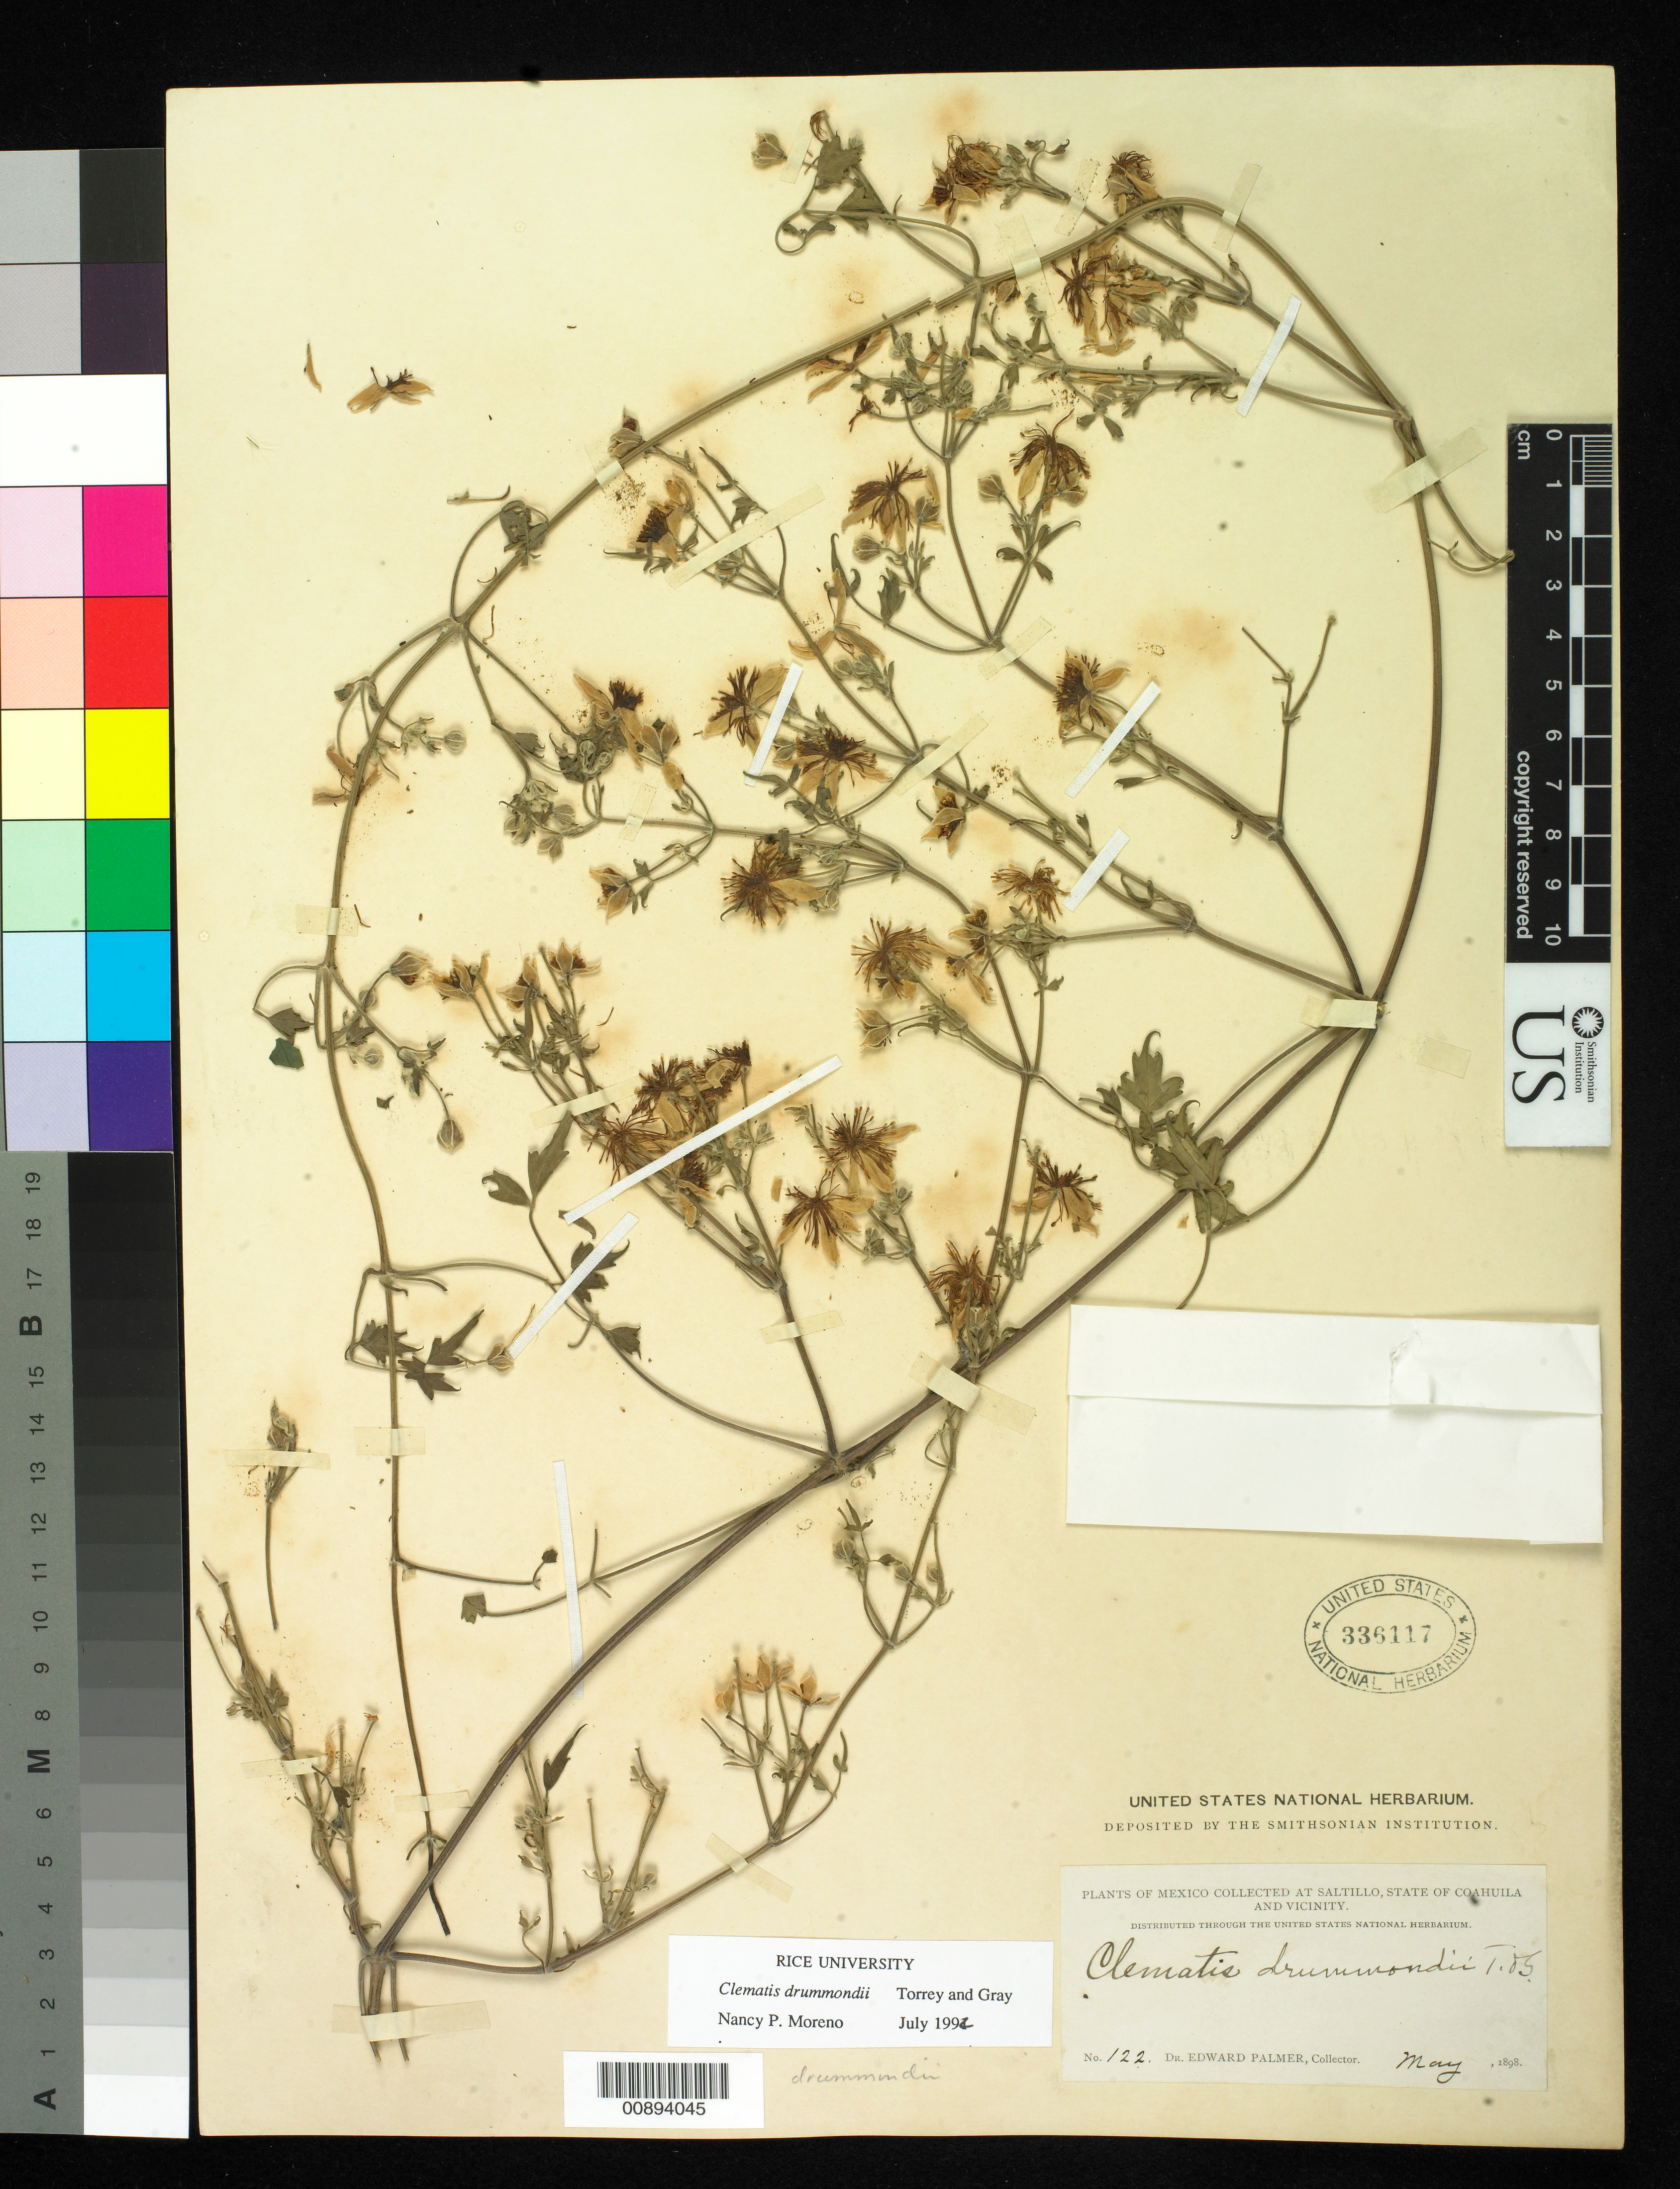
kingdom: Plantae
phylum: Tracheophyta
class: Magnoliopsida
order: Ranunculales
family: Ranunculaceae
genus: Clematis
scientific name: Clematis drummondii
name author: Torr. & A. Gray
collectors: E. Palmer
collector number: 122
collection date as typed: May 1898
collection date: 1898-05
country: Mexico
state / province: Coahuila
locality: Saltillo, Coahuila and vicinity.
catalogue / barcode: US 336117